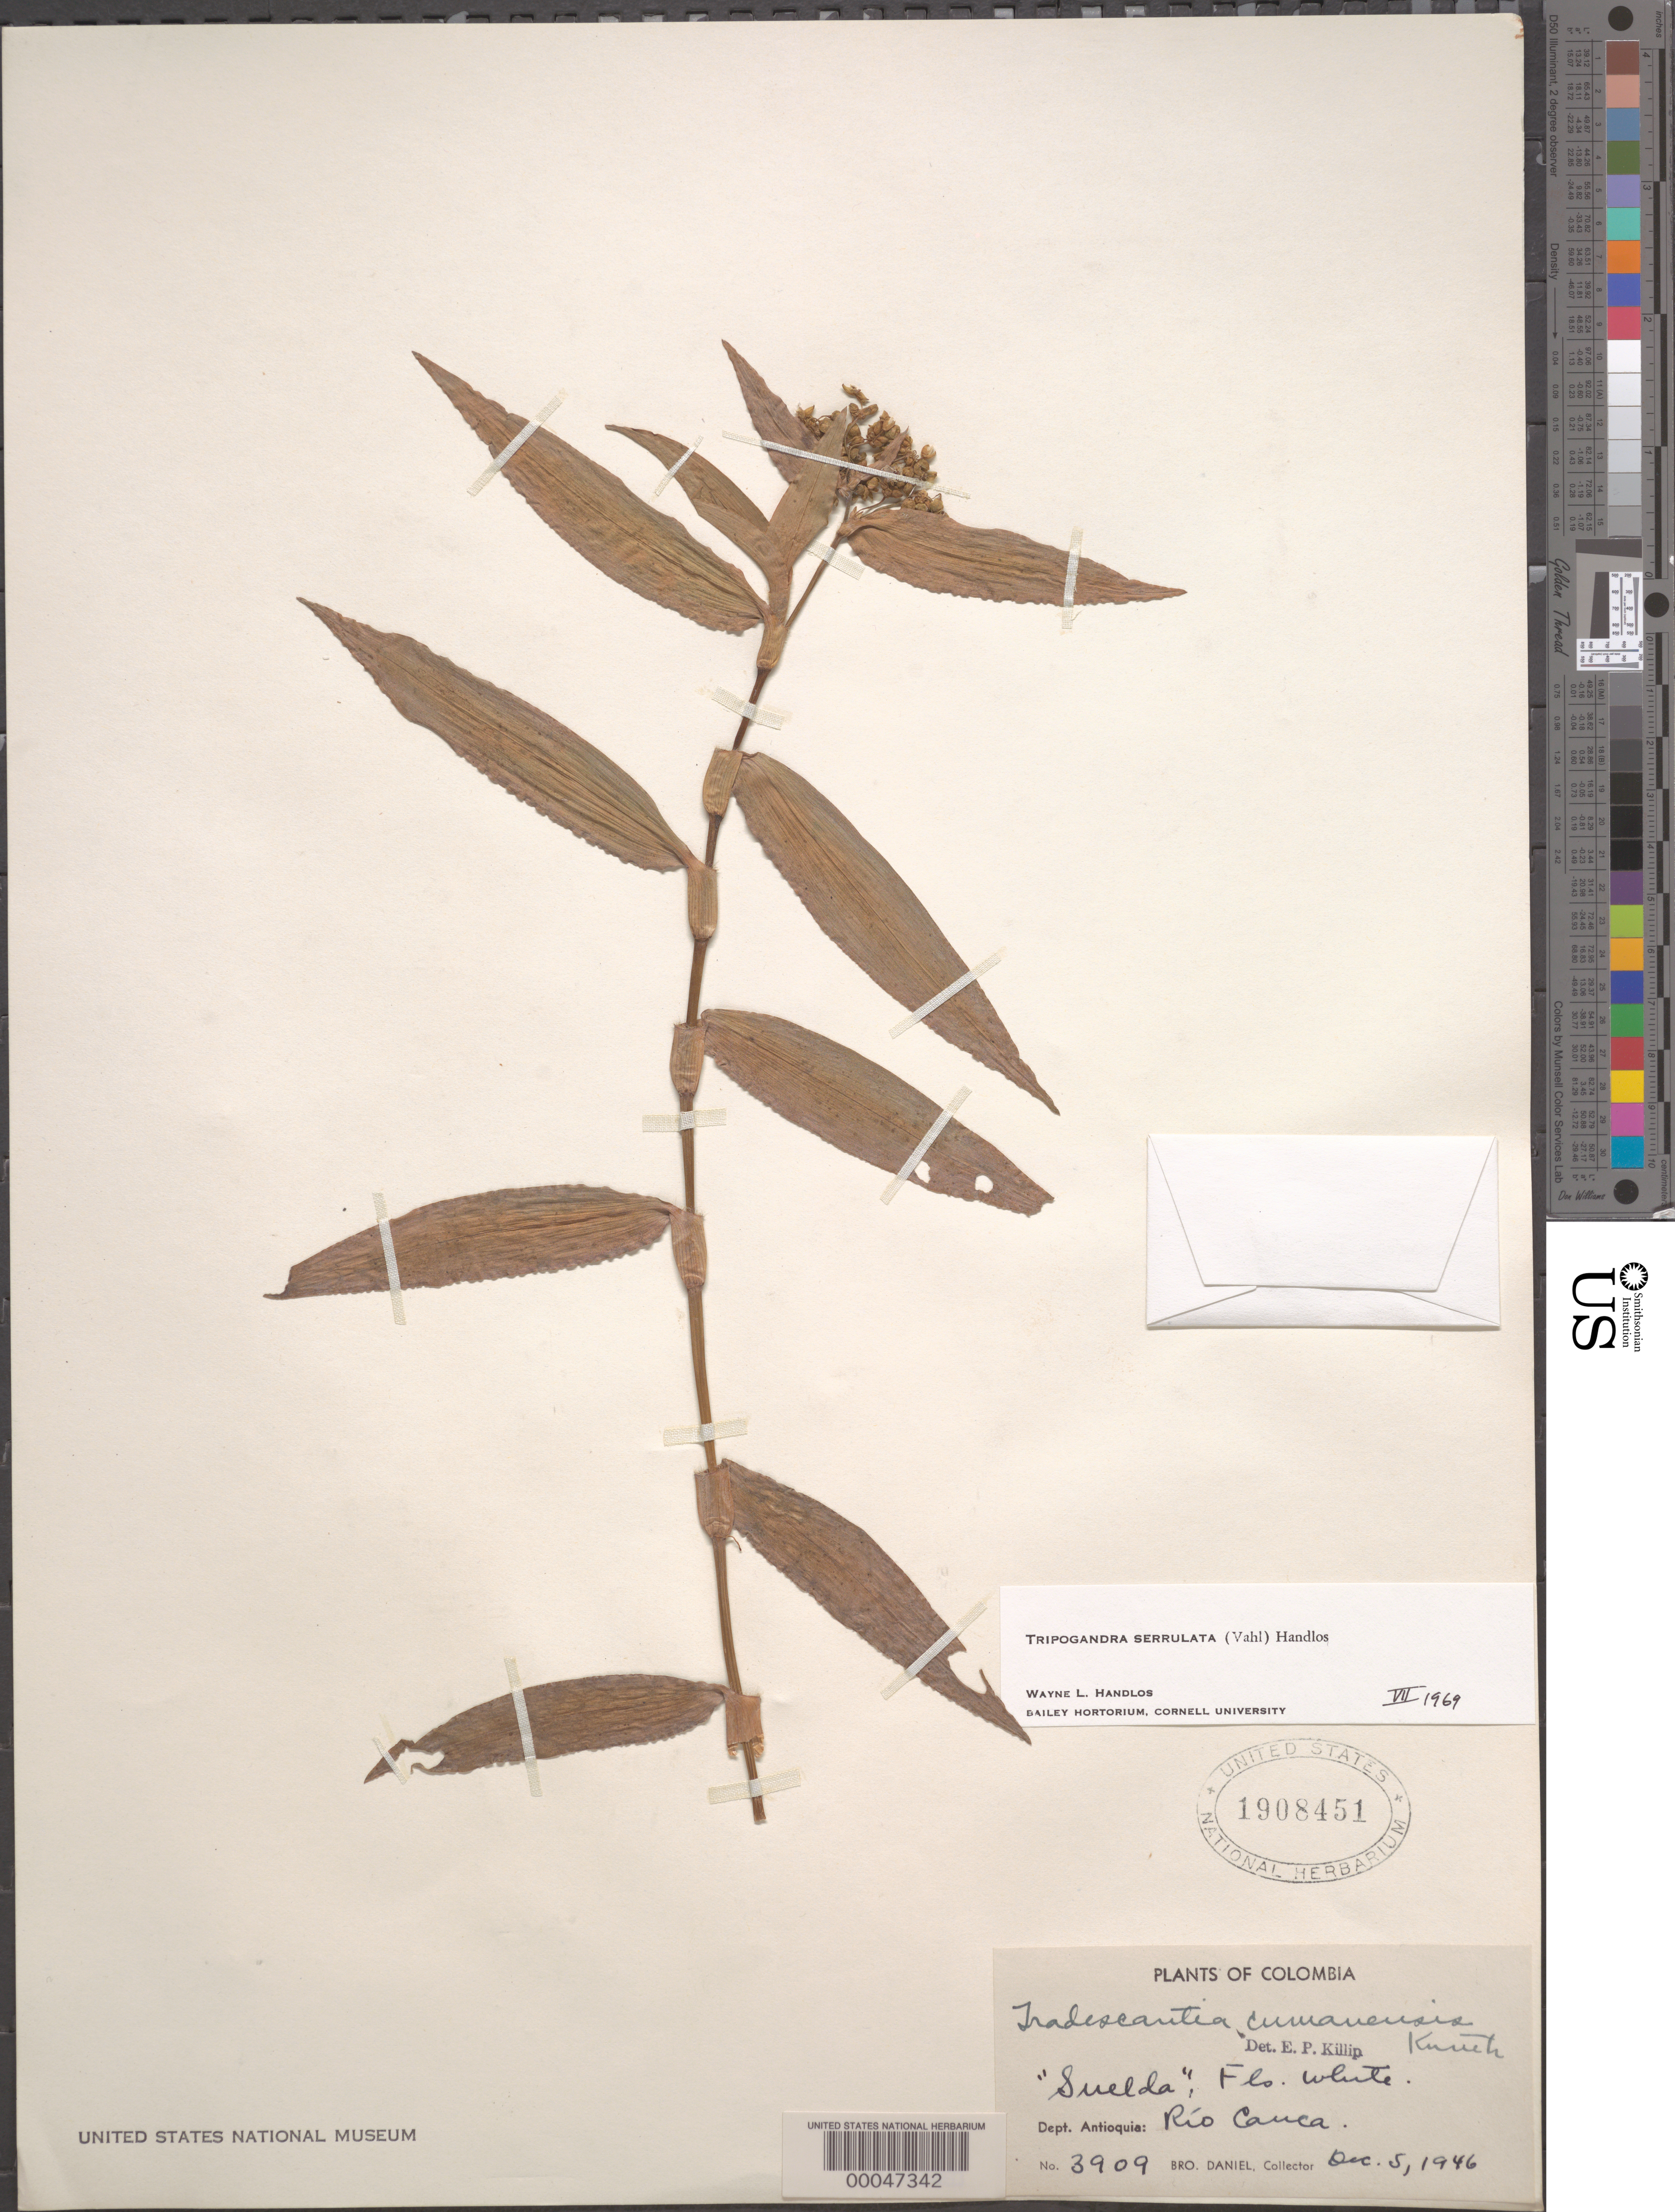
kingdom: Plantae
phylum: Tracheophyta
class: Liliopsida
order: Commelinales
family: Commelinaceae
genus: Tripogandra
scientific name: Tripogandra serrulata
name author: (Vahl) Handlos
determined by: Handlos, W. L.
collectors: Bro. Daniel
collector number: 3909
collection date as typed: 05 Dec 1946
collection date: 1946-12-05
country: Colombia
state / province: Antioquia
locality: Rio Cauca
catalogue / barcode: US 1908451